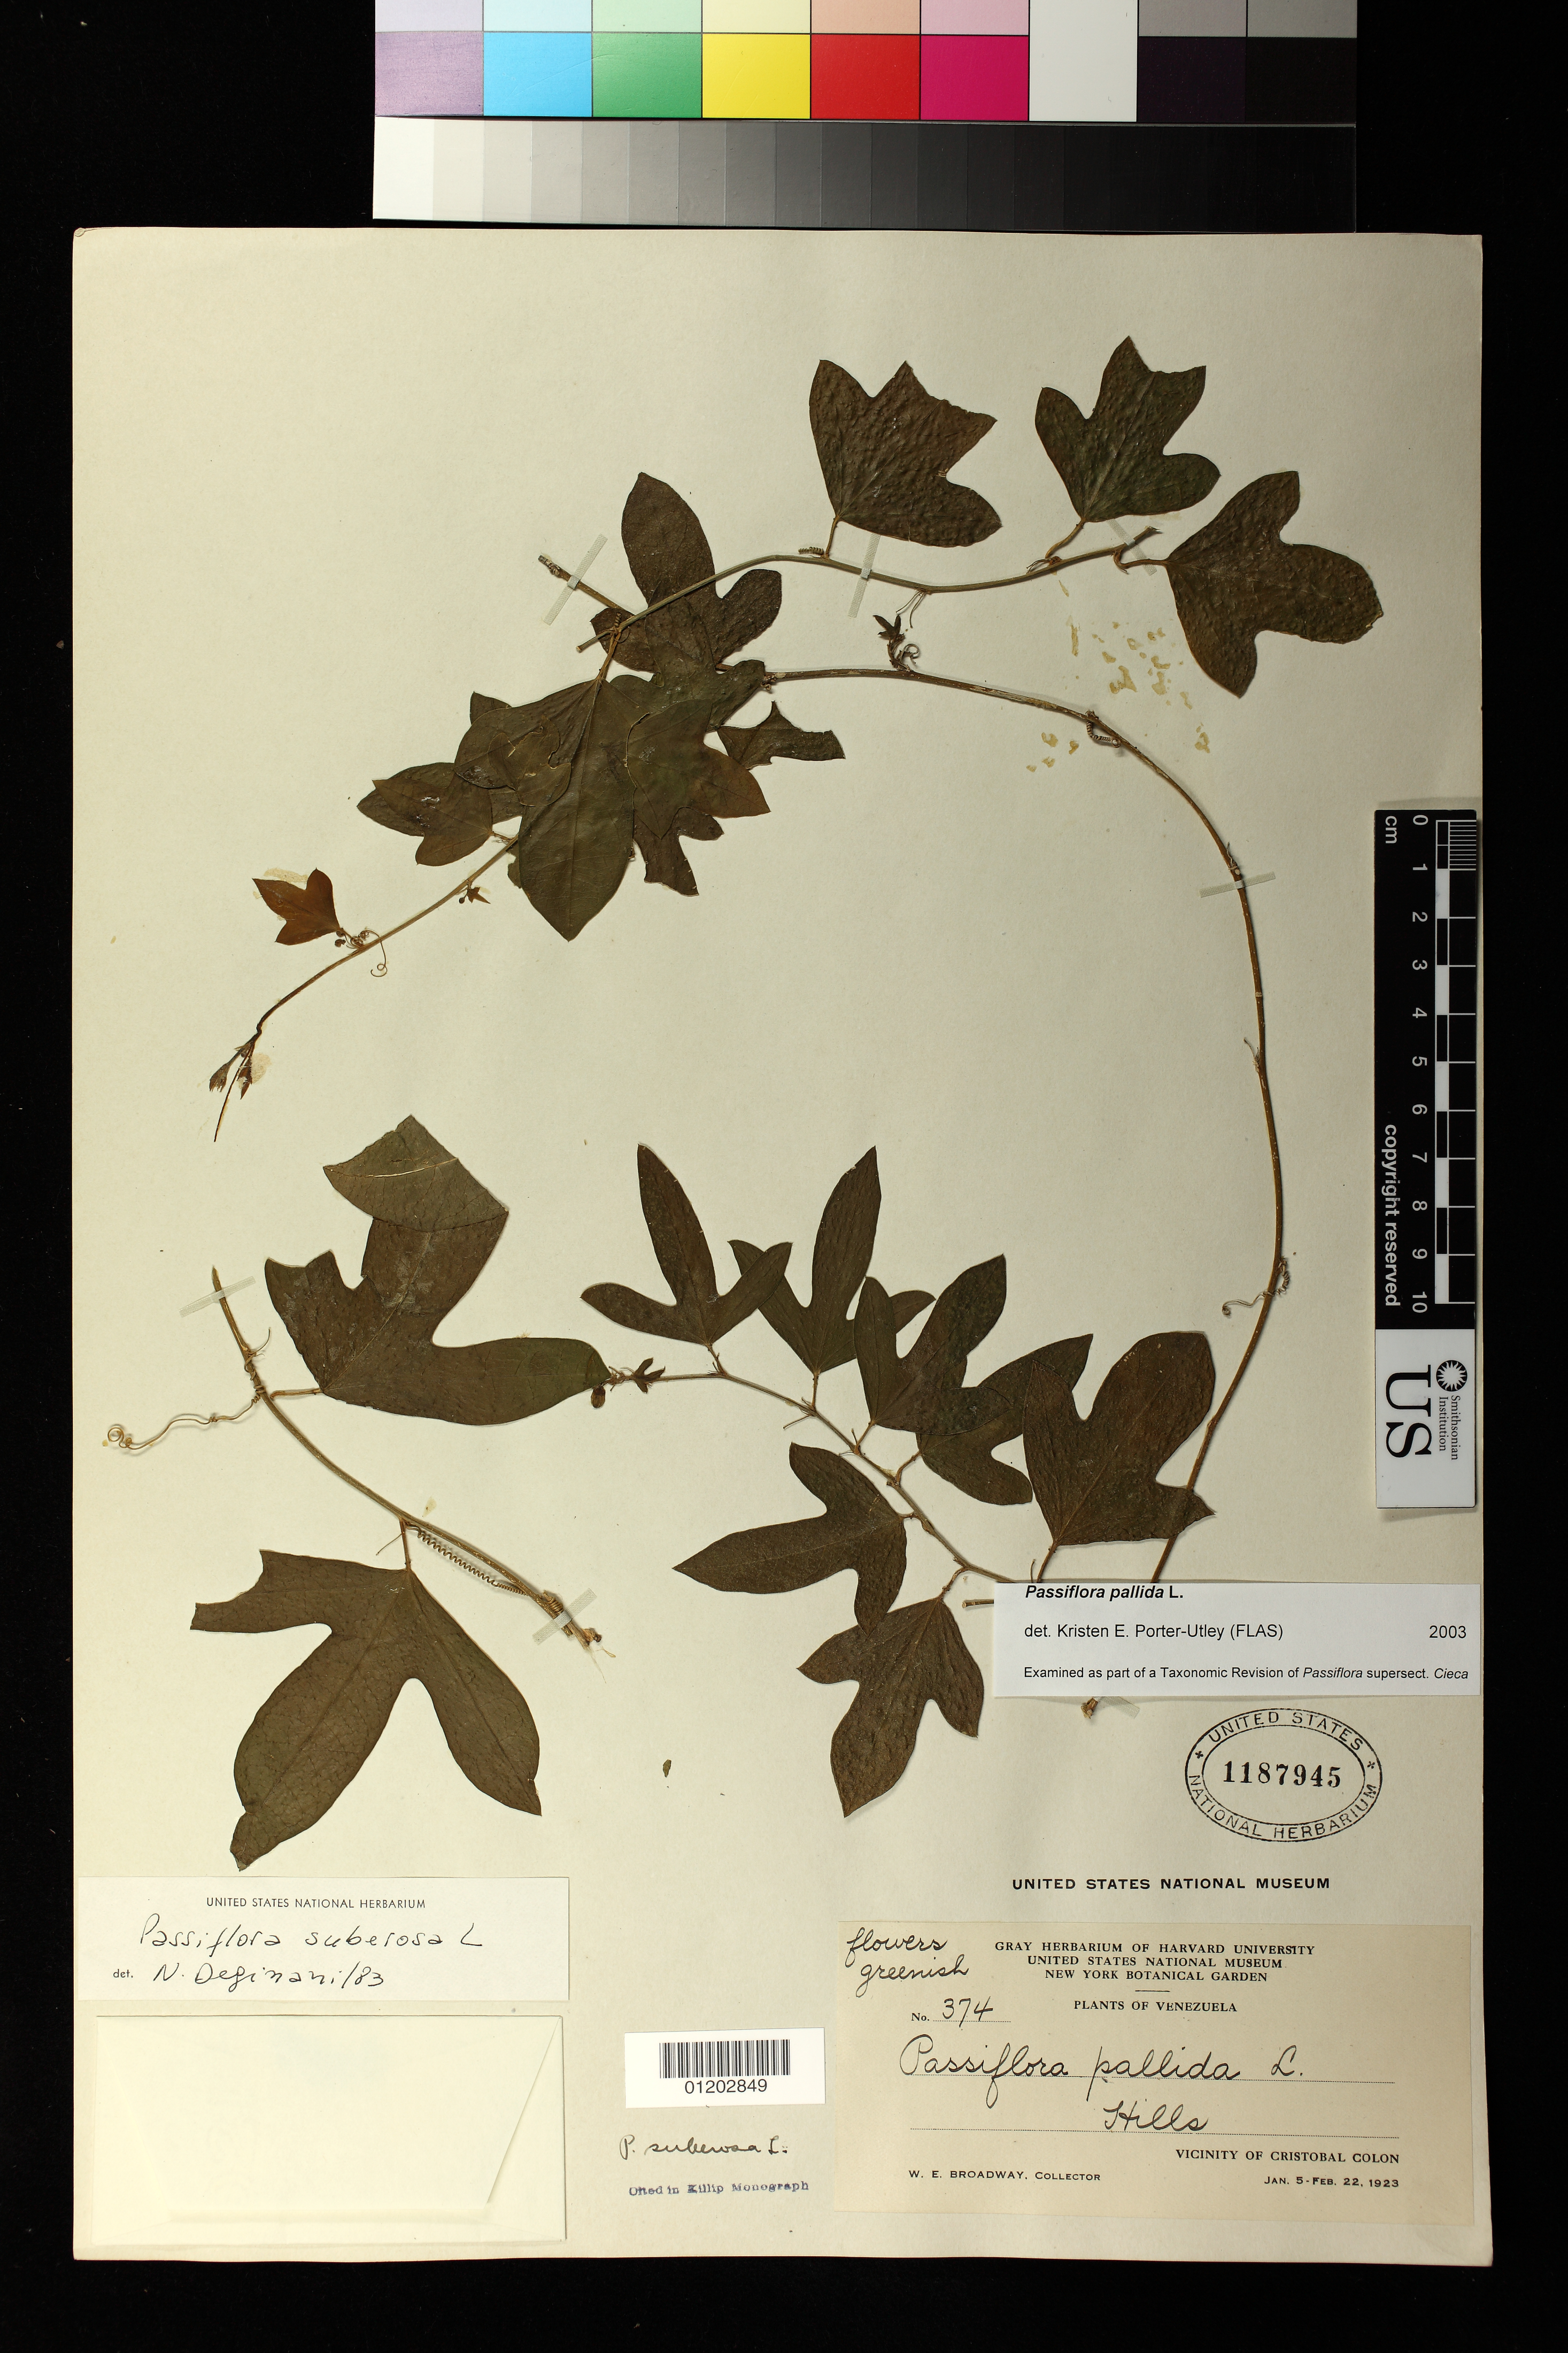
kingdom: Plantae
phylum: Tracheophyta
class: Magnoliopsida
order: Malpighiales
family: Passifloraceae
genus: Passiflora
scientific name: Passiflora pallida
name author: L.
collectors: W. E. Broadway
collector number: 374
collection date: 1923-01-05/1923-02-22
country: Venezuela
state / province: Sucre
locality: Vicinity of Cristobal Colon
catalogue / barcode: US 1187945